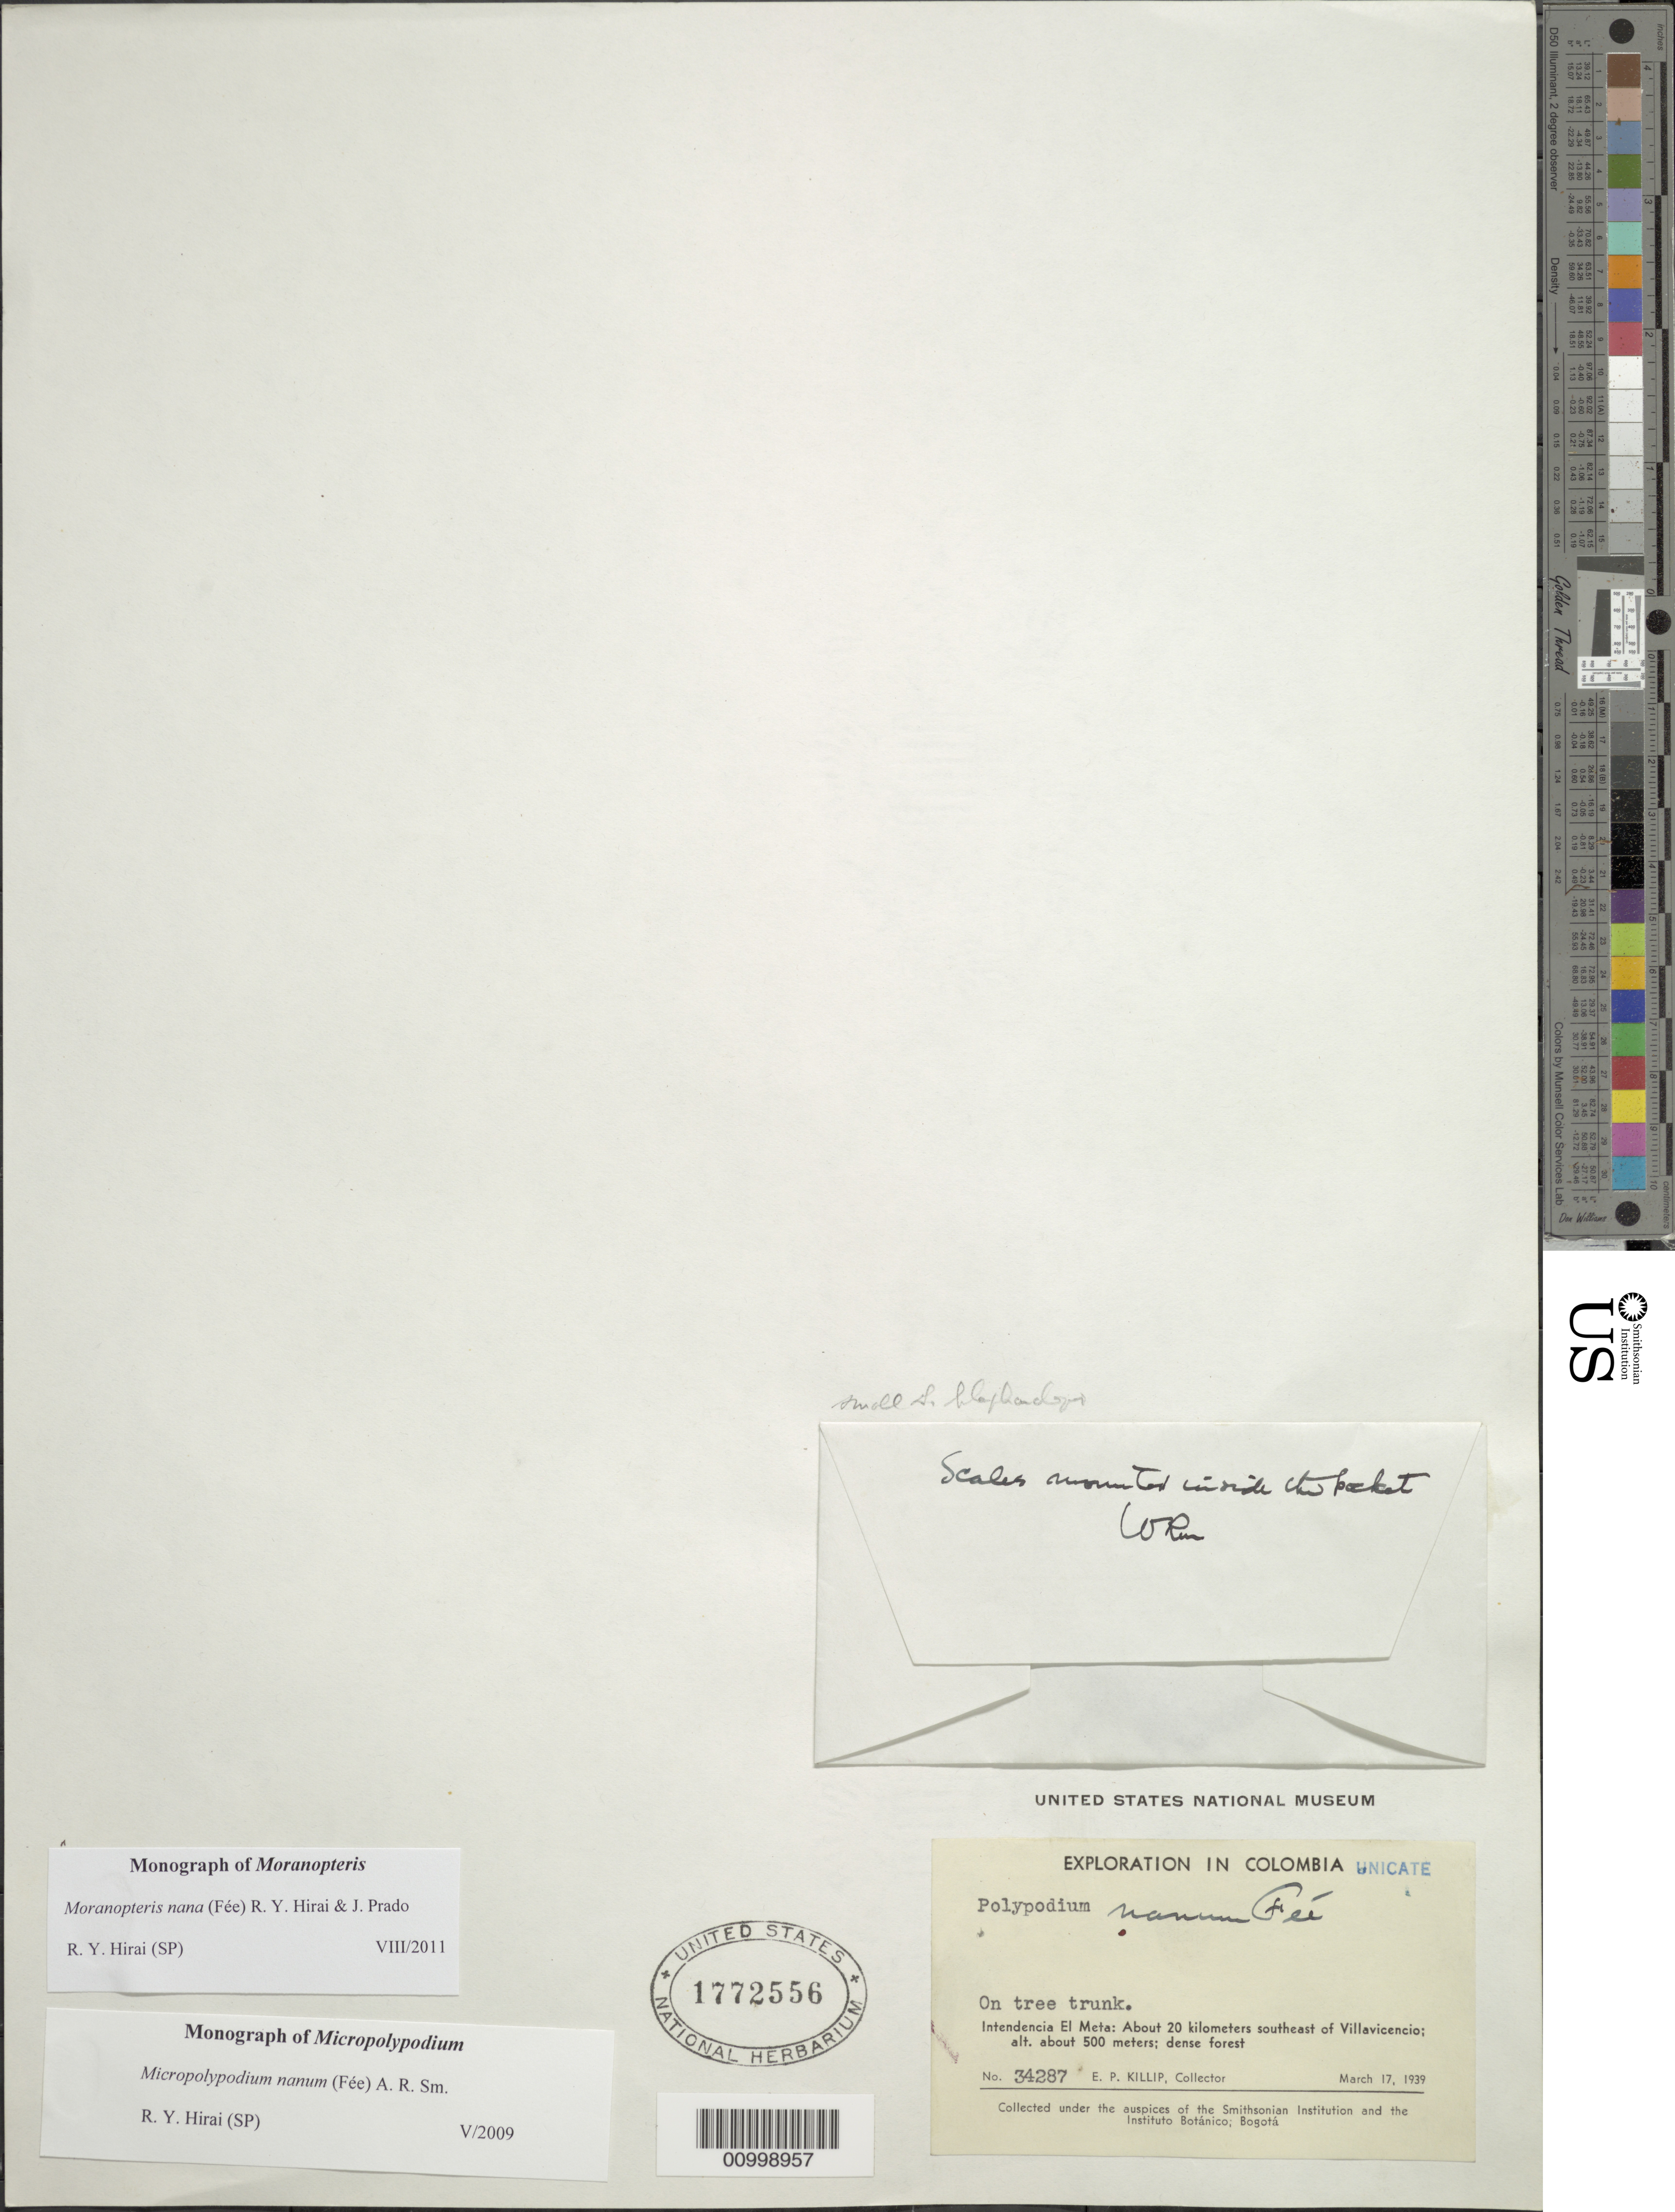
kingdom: Plantae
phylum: Tracheophyta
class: Polypodiopsida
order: Polypodiales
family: Polypodiaceae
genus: Moranopteris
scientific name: Moranopteris nana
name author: (Fée) R. Y. Hirai & J. Prado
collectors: E. P. Killip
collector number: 34287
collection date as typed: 17-Mar-39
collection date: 1939-03-17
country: Colombia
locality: Intendencia El Meta: ca 20 km SE of Villavicencio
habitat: Dense forest; on tree trunk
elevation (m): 500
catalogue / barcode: US 1772556